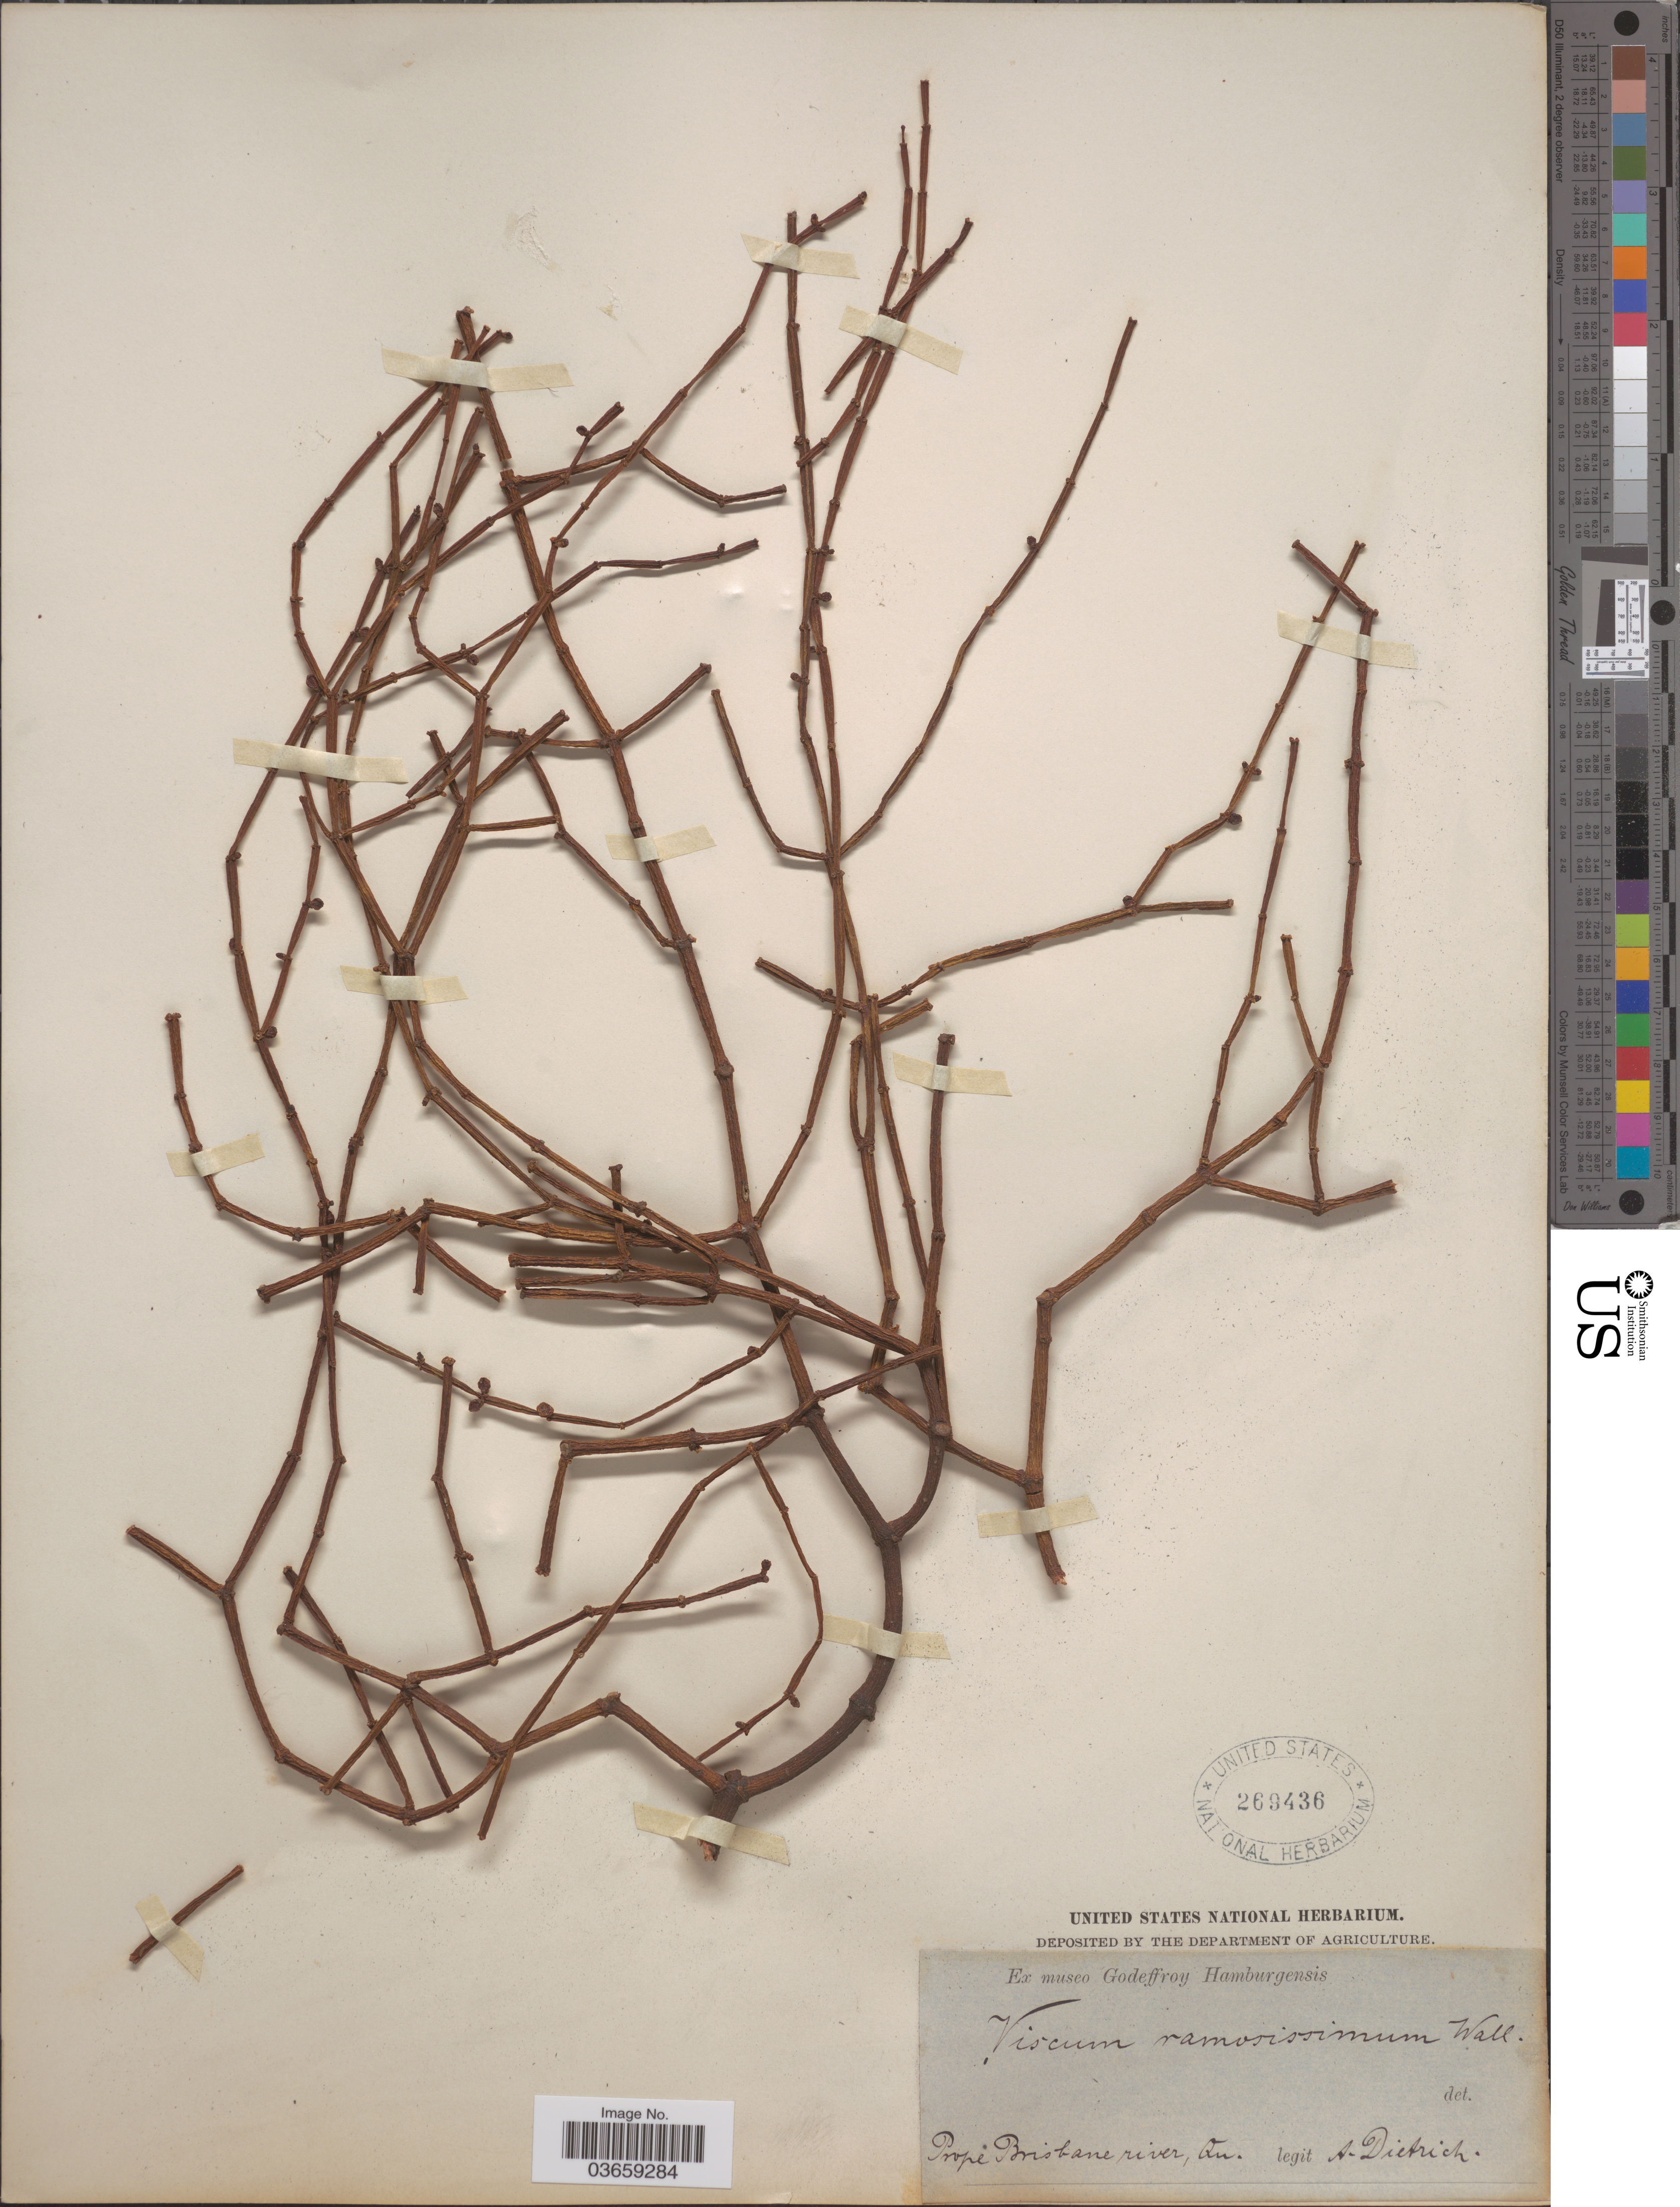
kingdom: Plantae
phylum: Tracheophyta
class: Magnoliopsida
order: Santalales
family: Viscaceae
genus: Viscum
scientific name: Viscum ramosissimum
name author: Wall.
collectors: A. Dietrich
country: Australia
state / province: Queensland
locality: Prope Birsbane river.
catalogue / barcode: US 269436